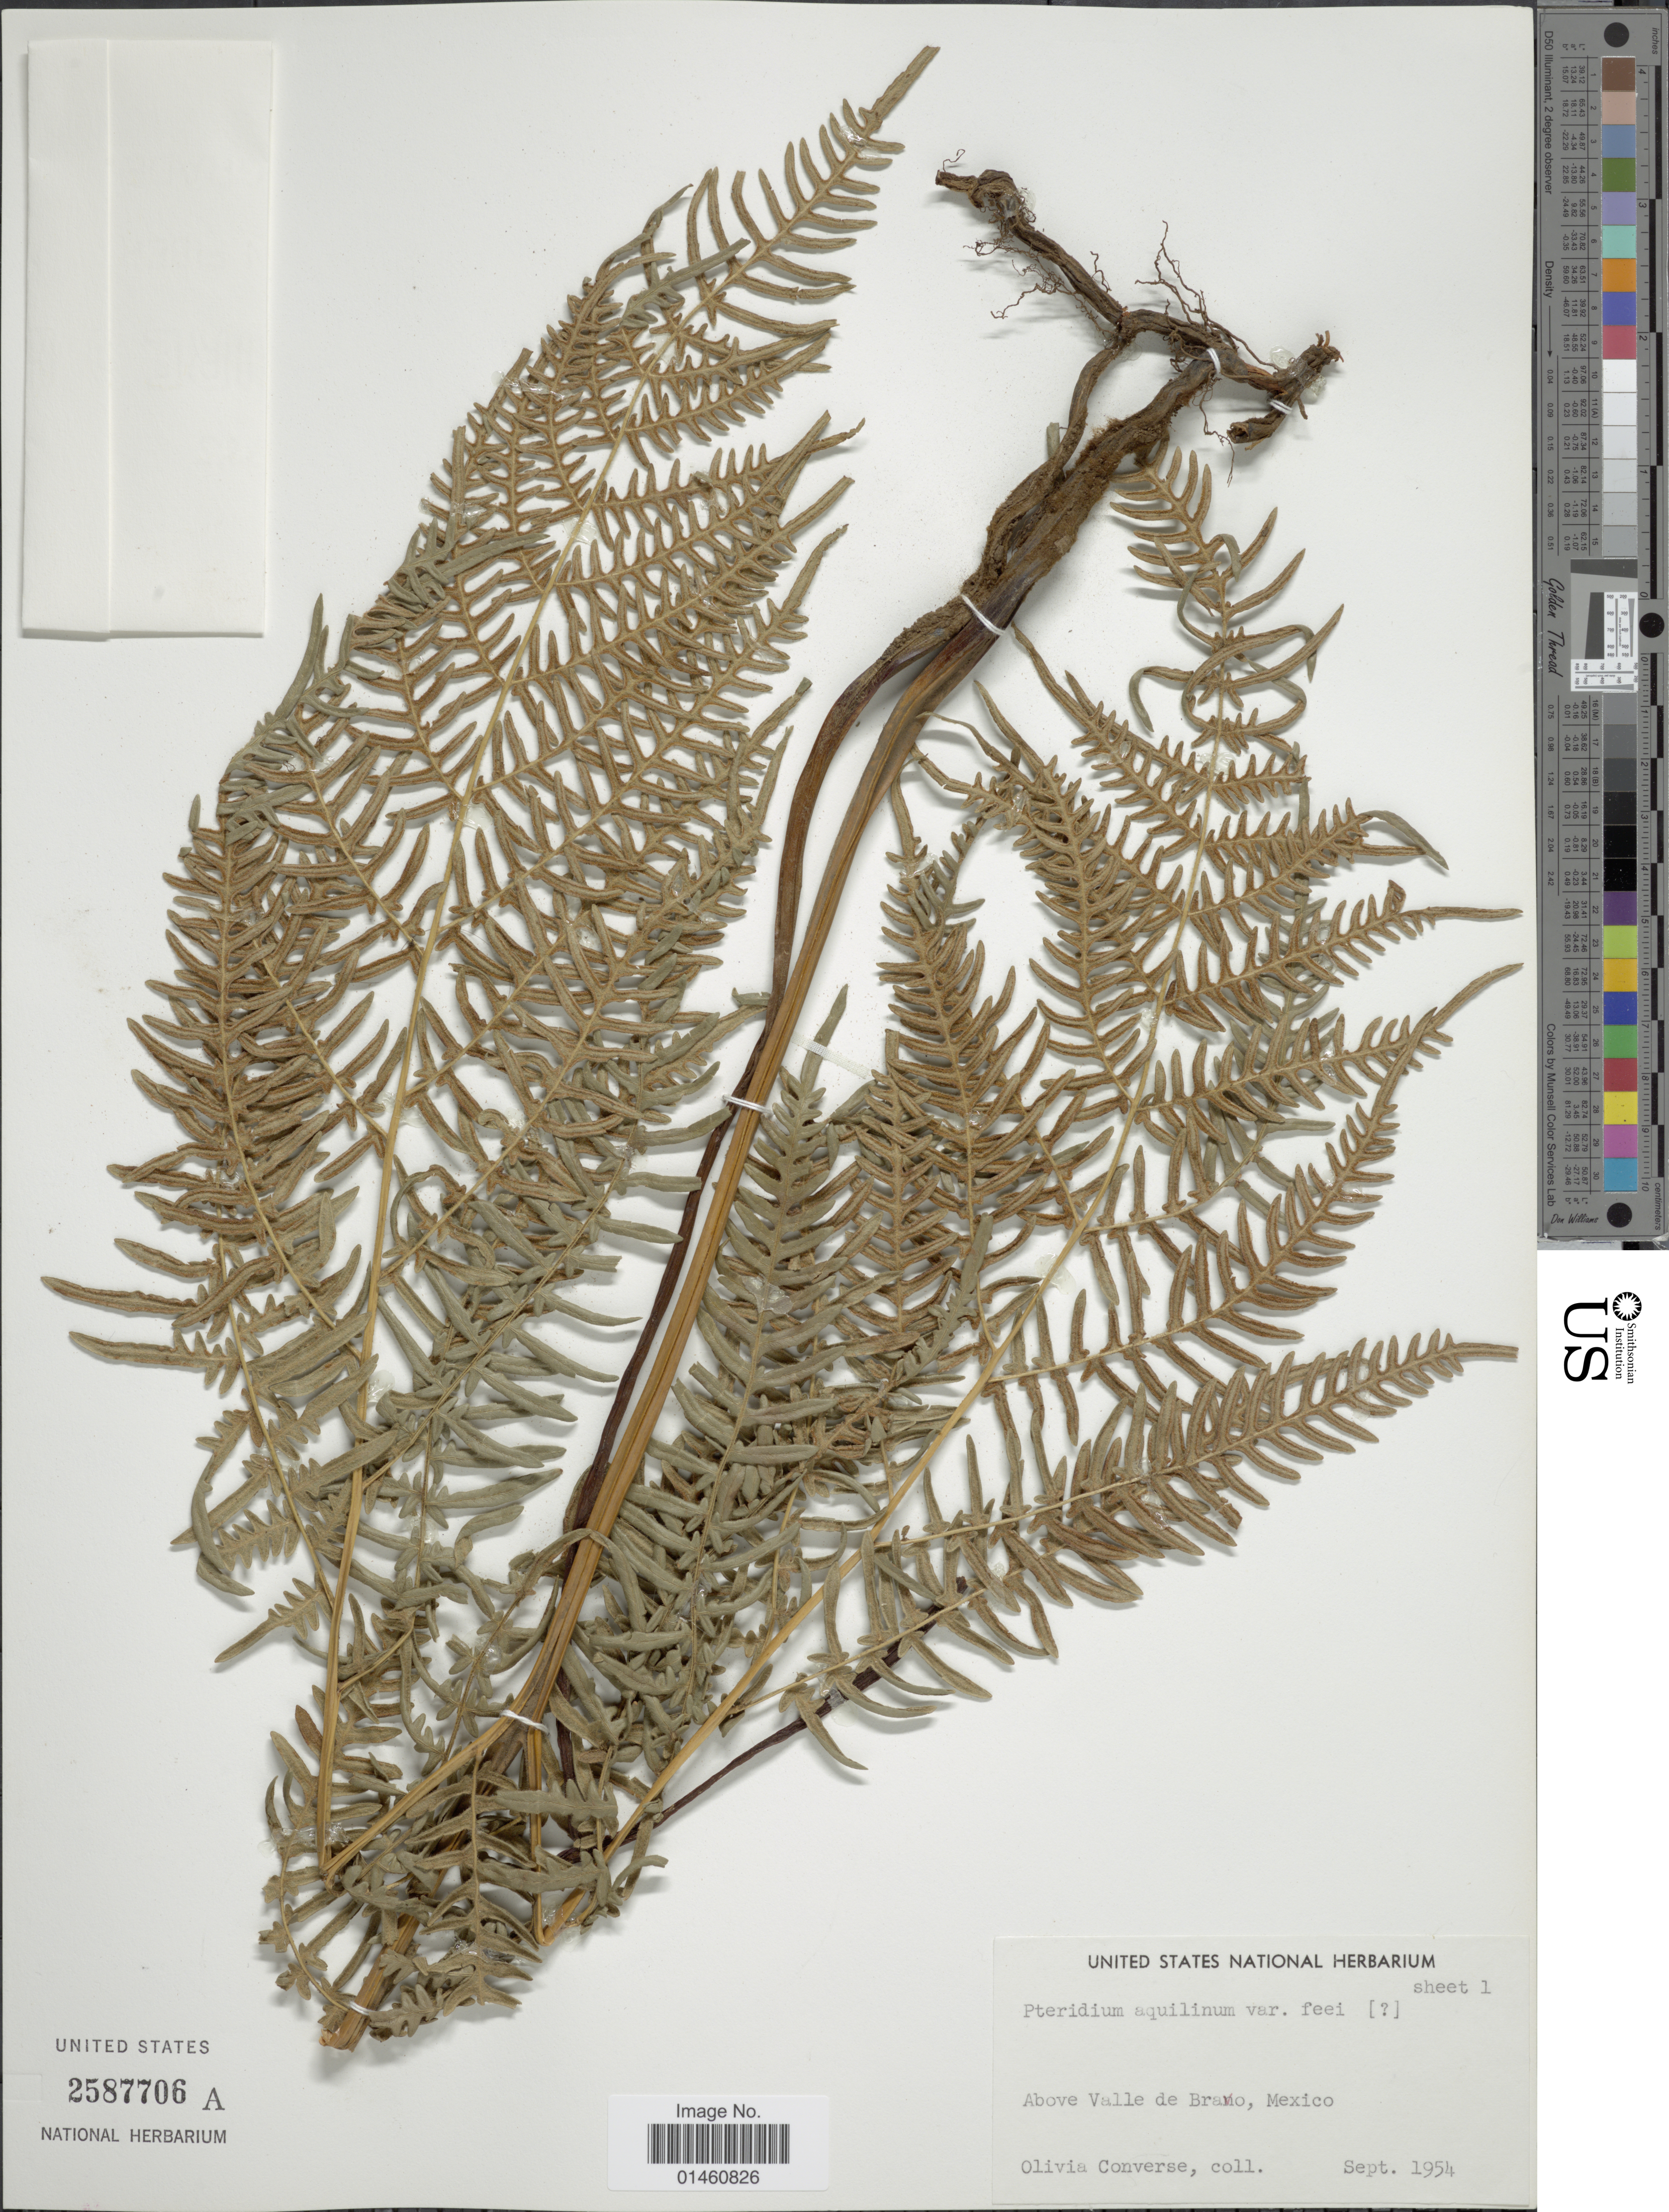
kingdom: Plantae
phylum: Tracheophyta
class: Polypodiopsida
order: Polypodiales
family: Dennstaedtiaceae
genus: Pteridium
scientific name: Pteridium aquilinum var. feei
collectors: O. Converse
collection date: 1954-09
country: Mexico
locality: Above Valle de Brano.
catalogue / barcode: US 2587706A